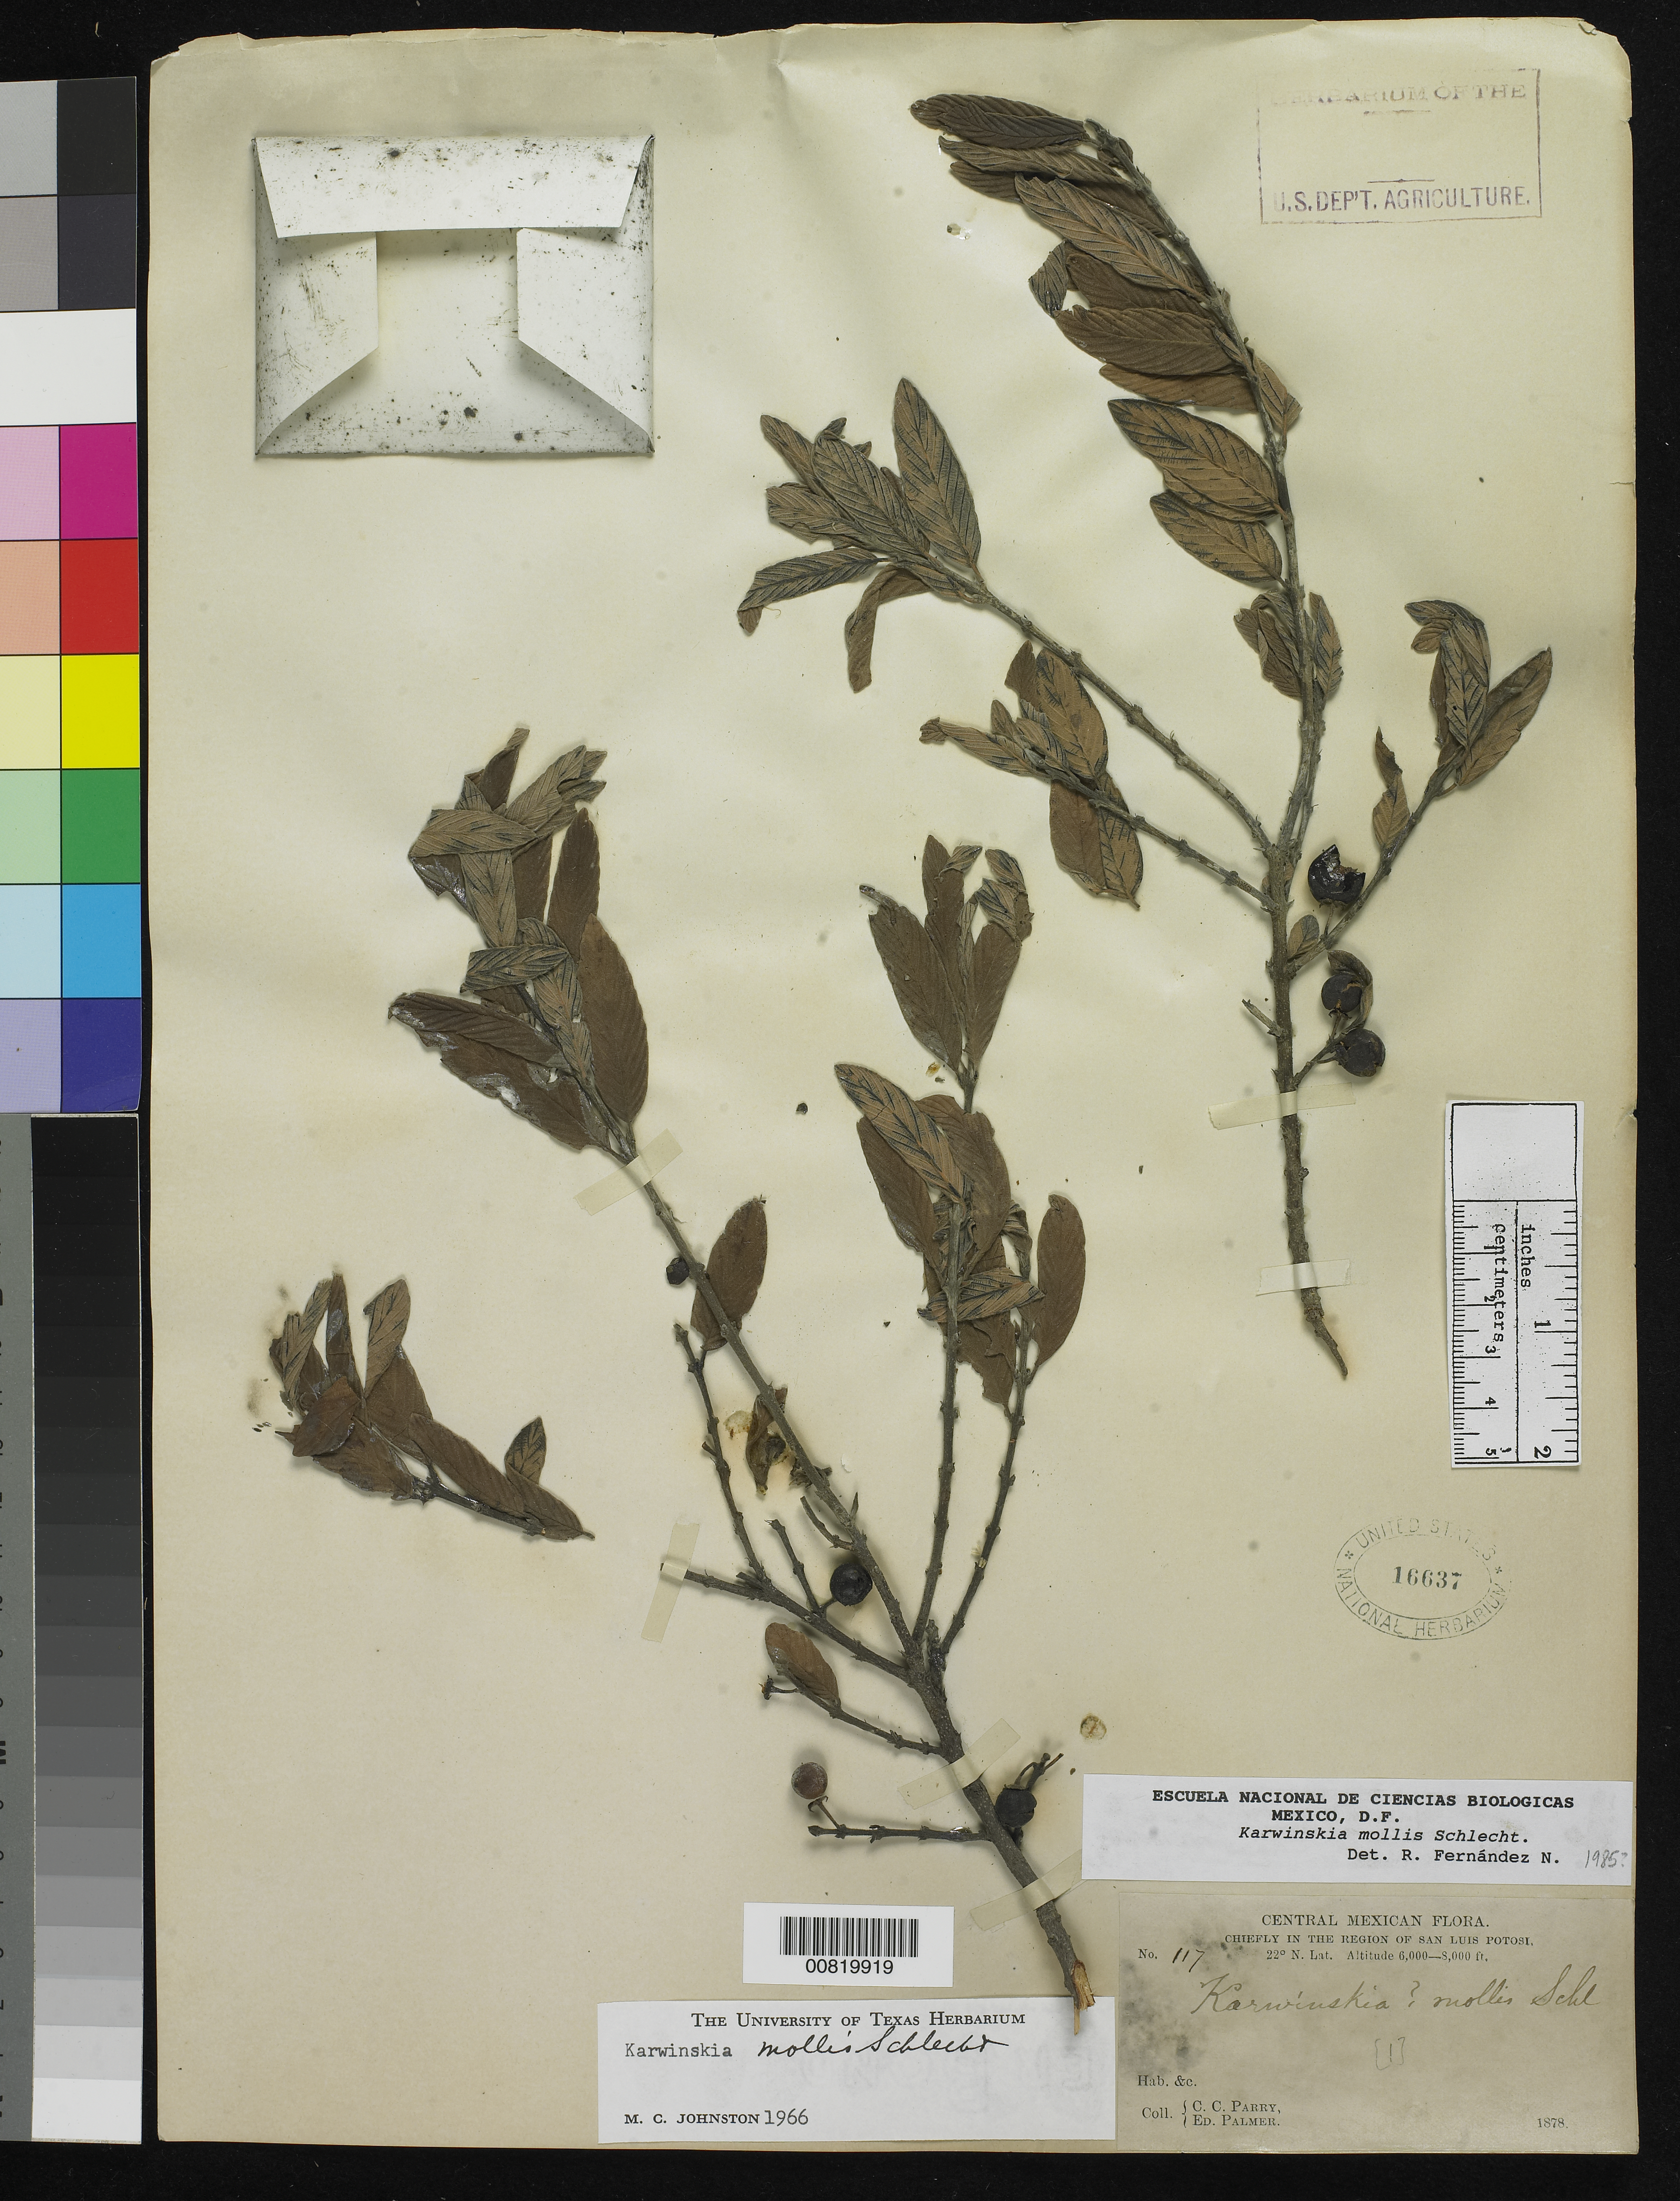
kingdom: Plantae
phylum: Tracheophyta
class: Magnoliopsida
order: Rosales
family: Rhamnaceae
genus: Karwinskia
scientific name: Karwinskia mollis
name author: Schltdl.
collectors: C. C. Parry & E. Palmer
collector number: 117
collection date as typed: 1878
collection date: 1878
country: Mexico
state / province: San Luis Potosí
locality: Chiefly in the region of San Luis Potosí.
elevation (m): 1829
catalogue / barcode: US 16637